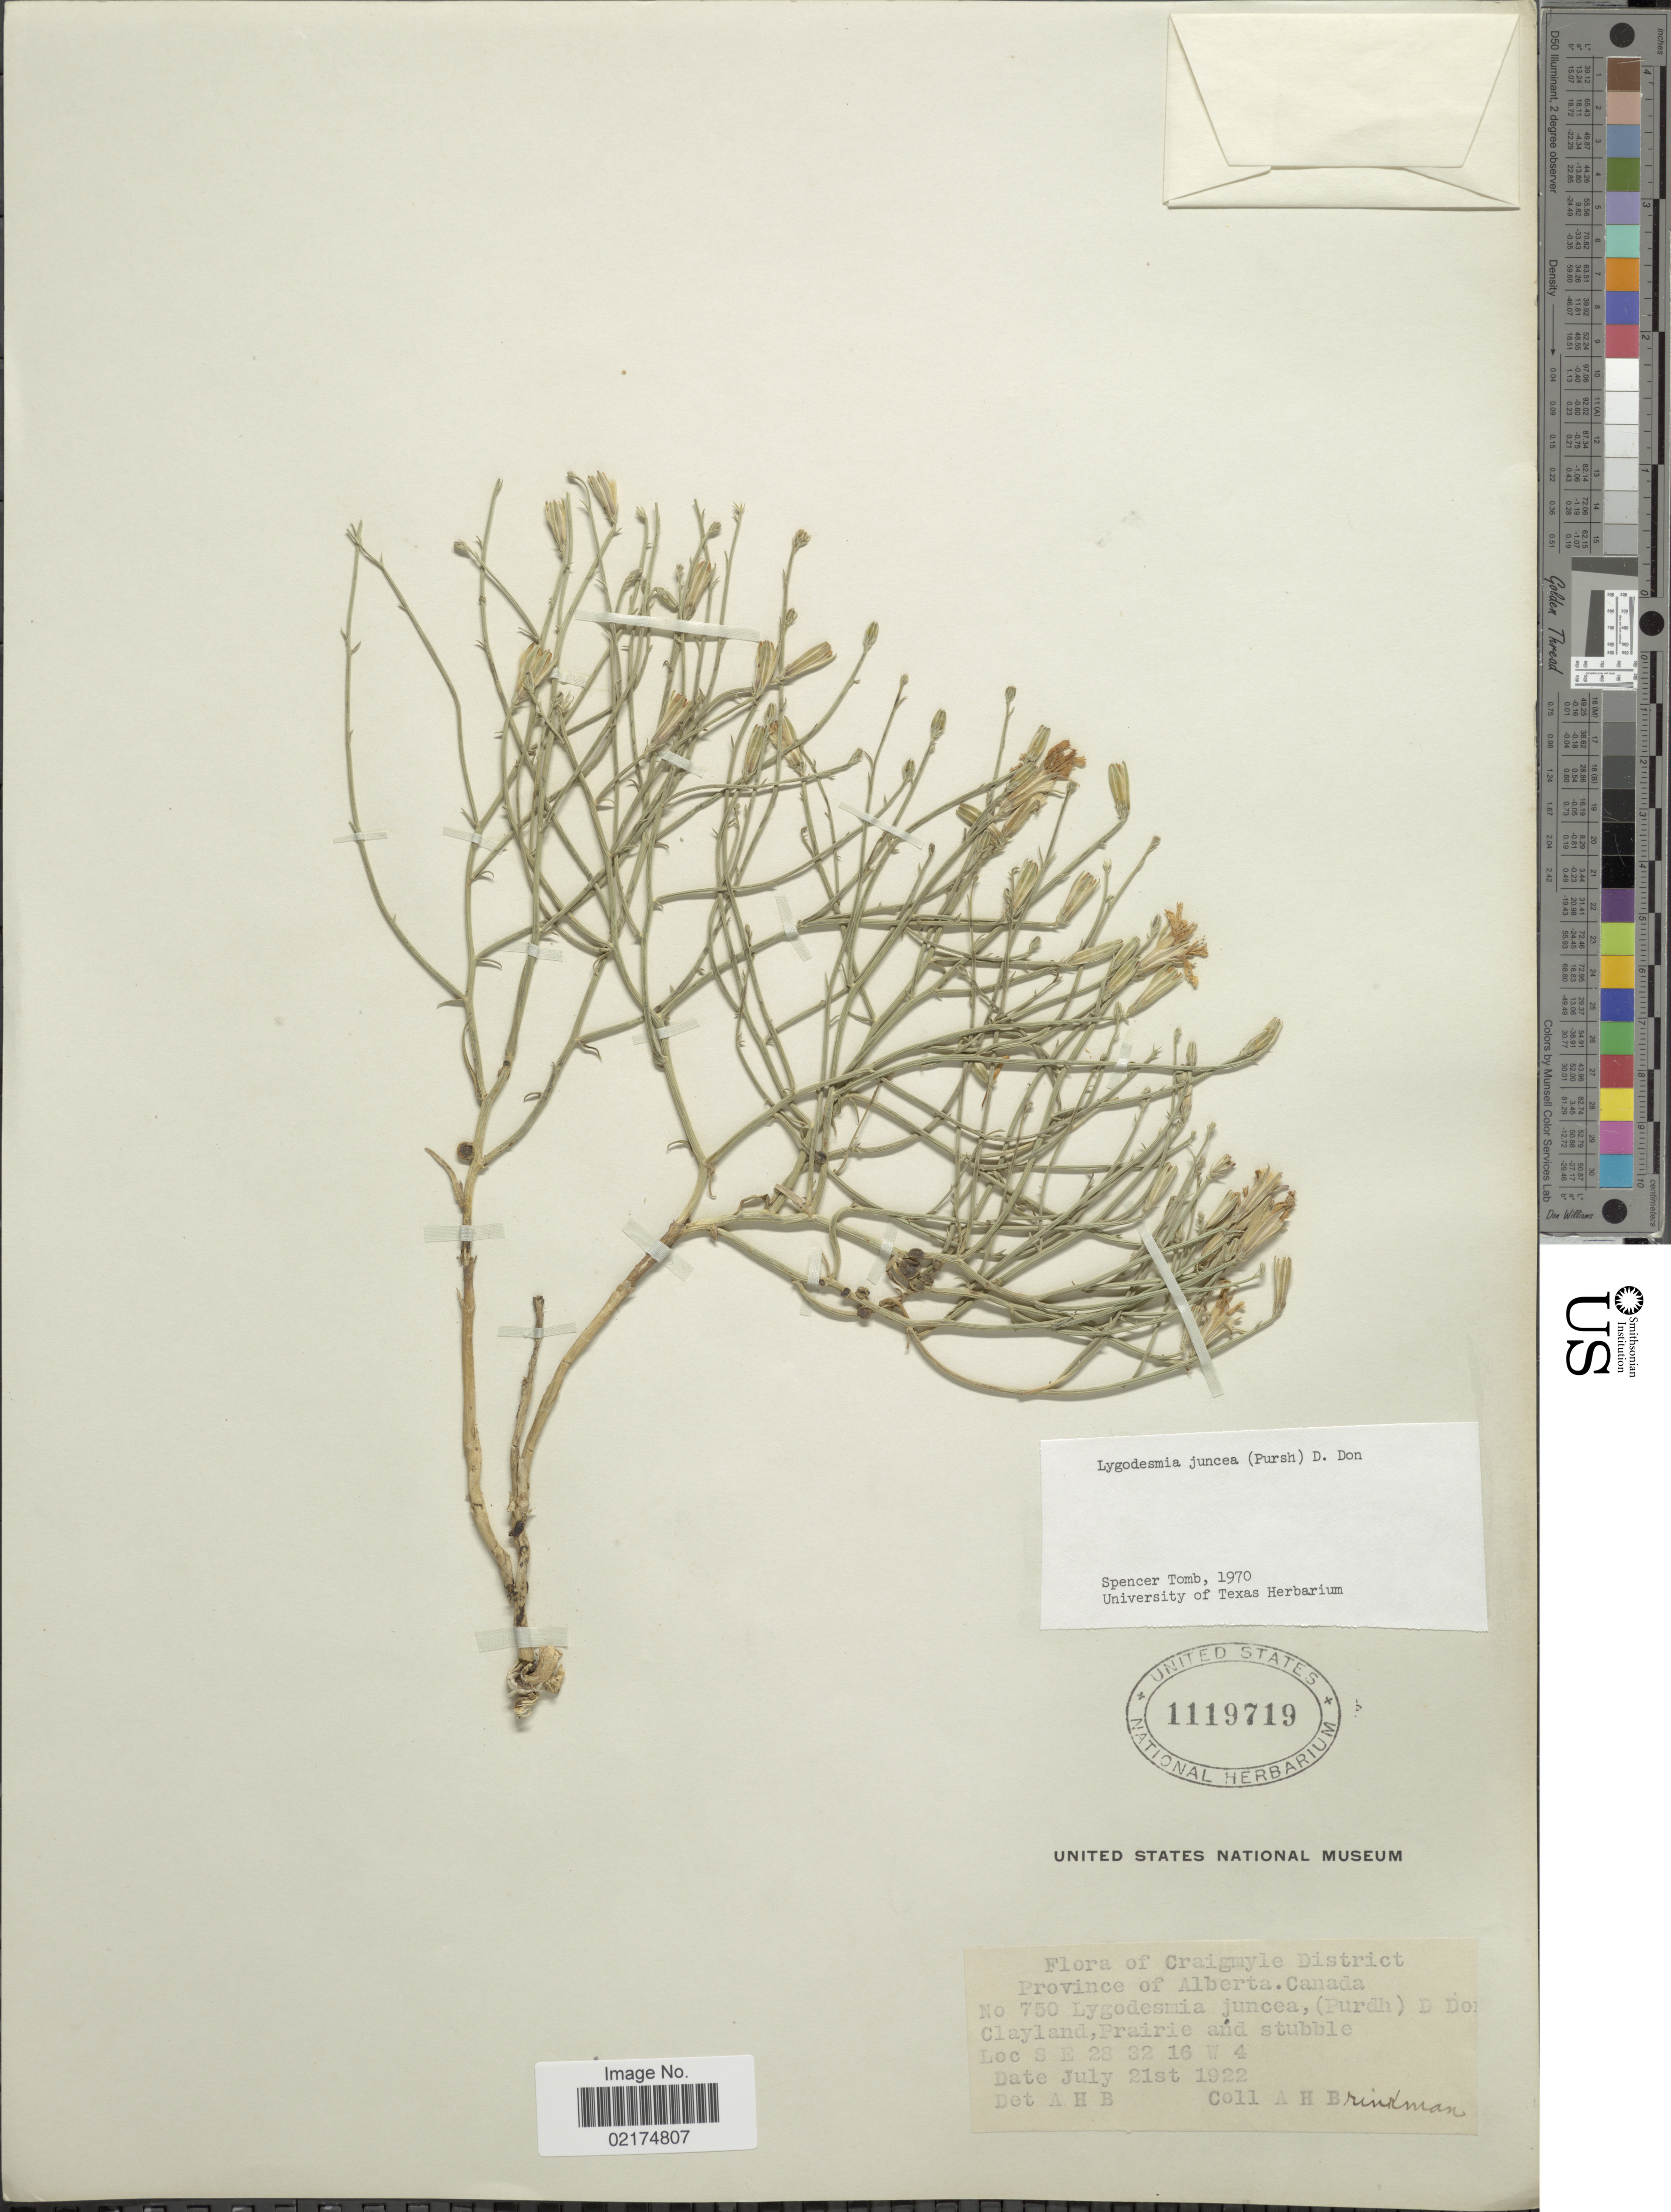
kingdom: Plantae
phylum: Tracheophyta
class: Magnoliopsida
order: Asterales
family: Asteraceae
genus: Lygodesmia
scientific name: Lygodesmia juncea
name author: D. Don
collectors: A. Brinkman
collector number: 750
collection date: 1922-07-21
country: Canada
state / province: Alberta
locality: Craigmyle District, SE 28 32 16 W 4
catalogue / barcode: US 1119719